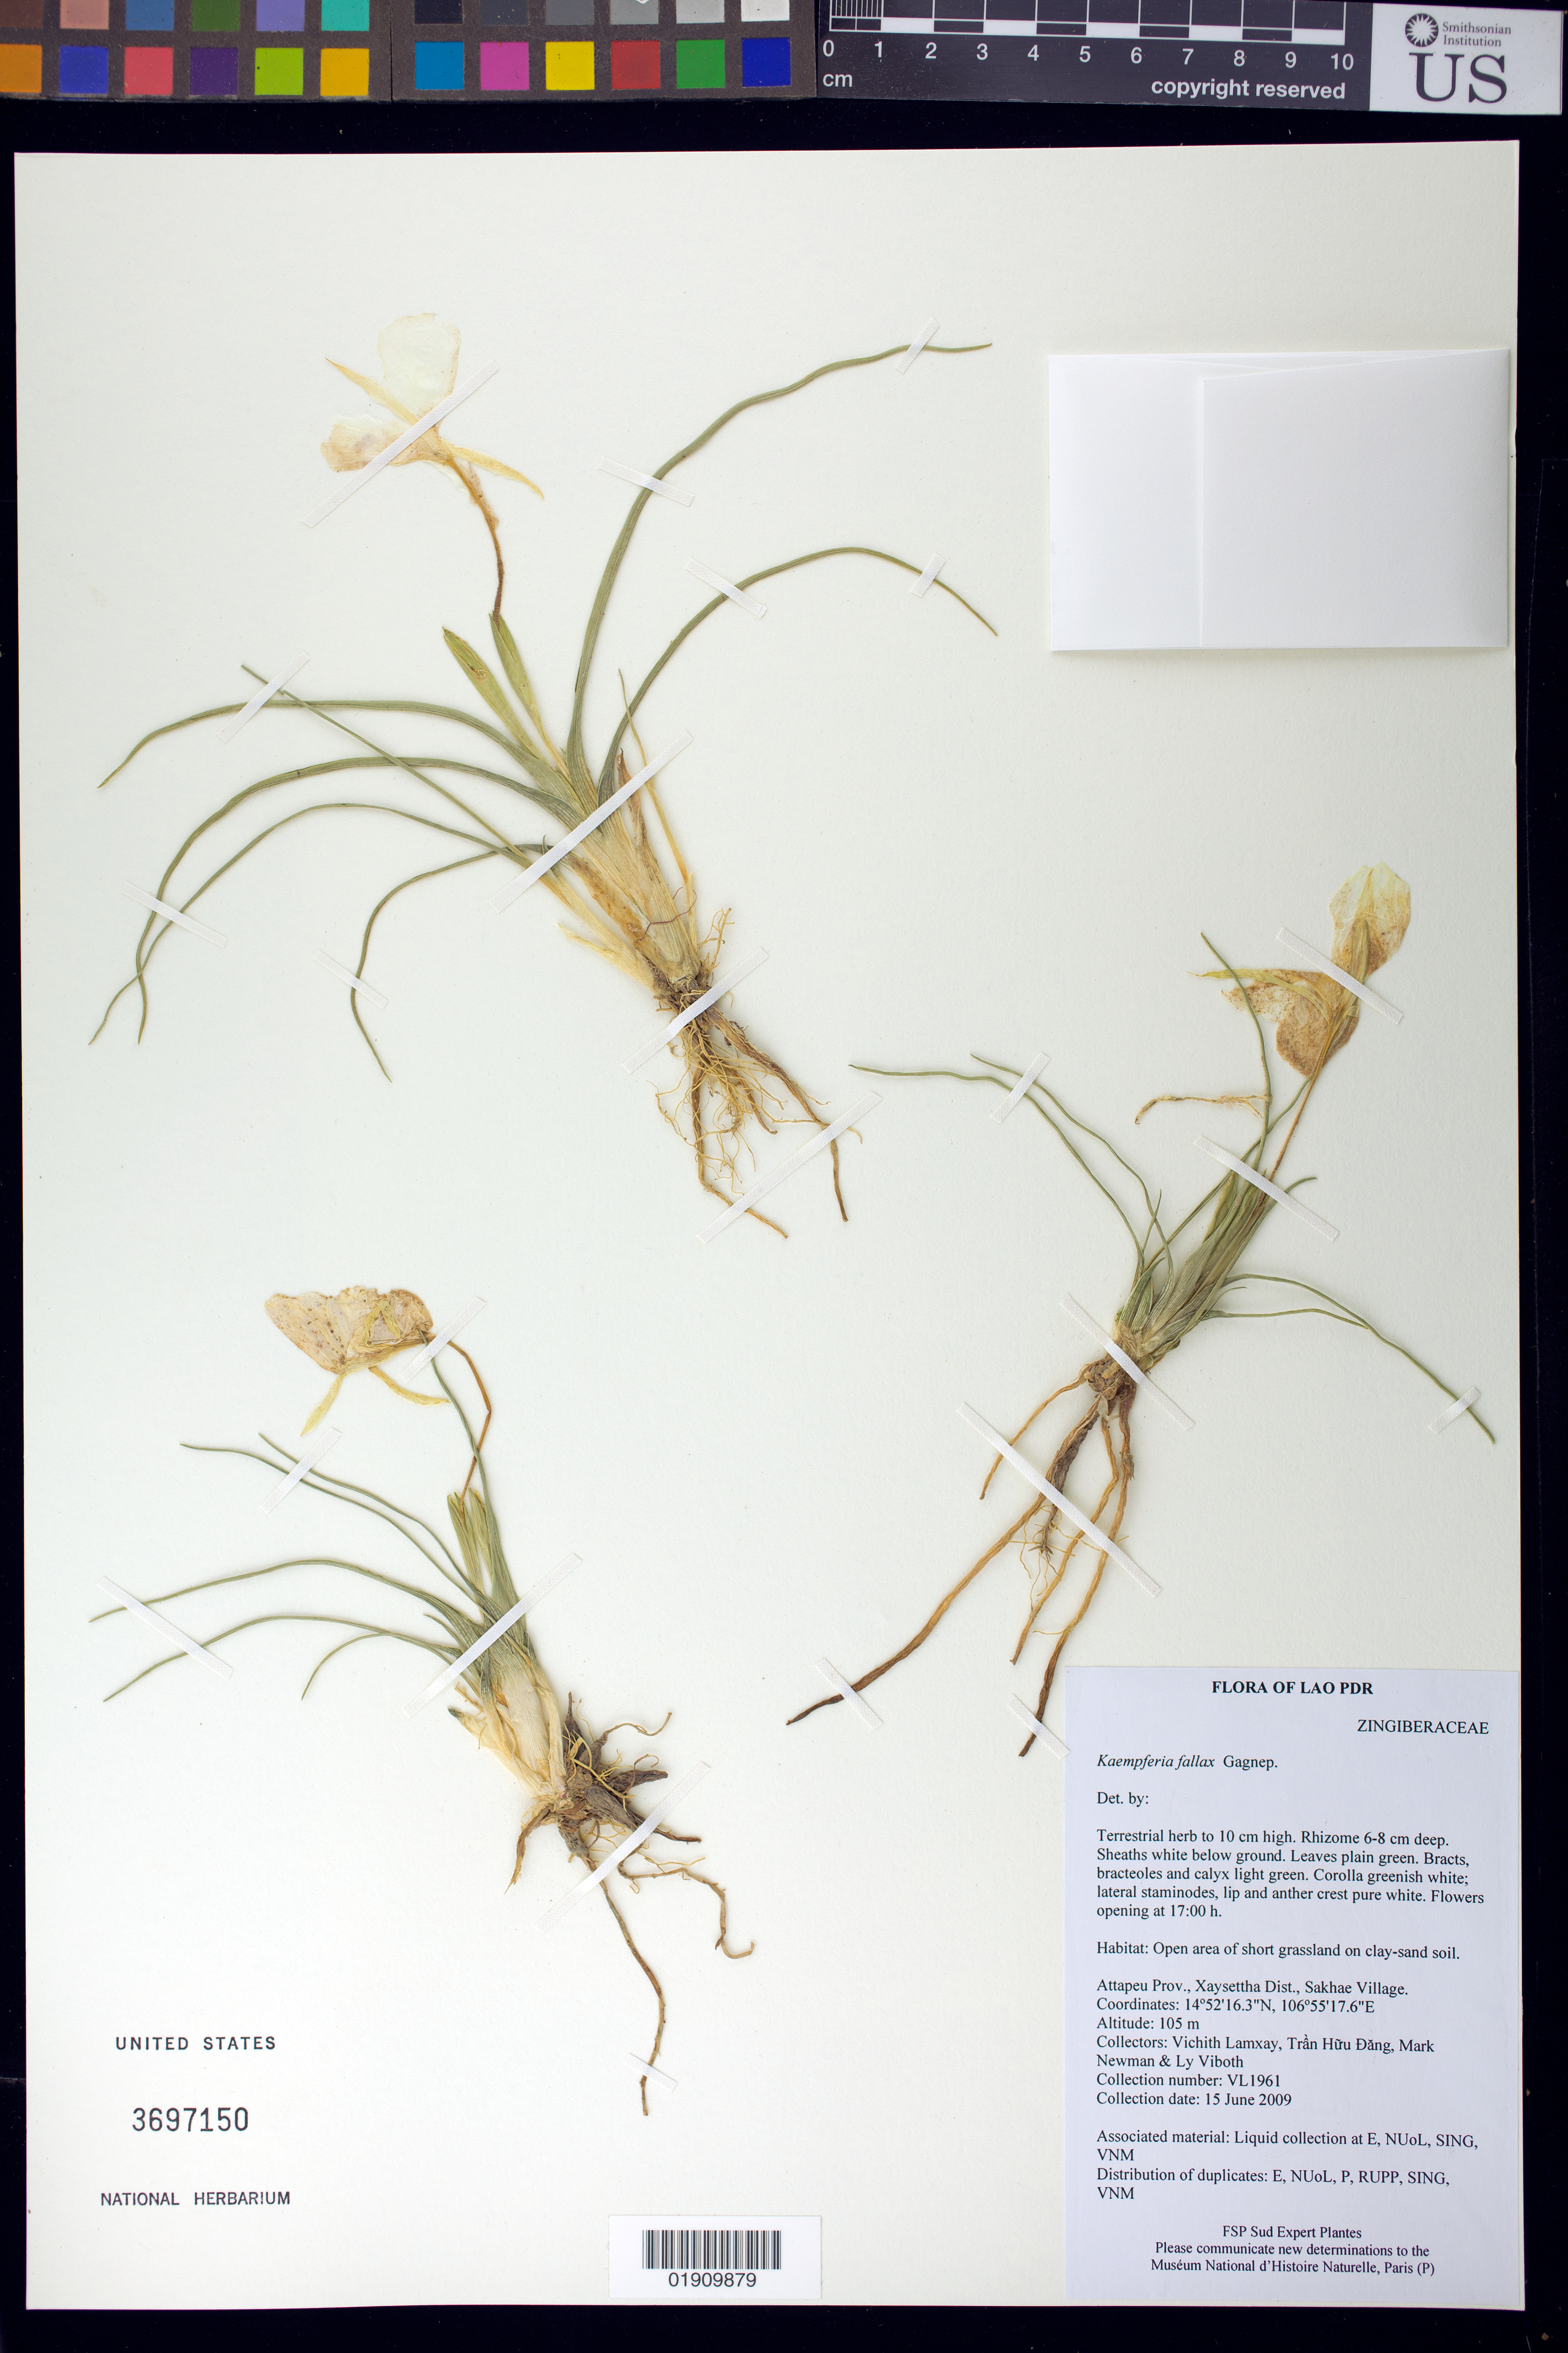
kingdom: Plantae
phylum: Tracheophyta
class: Liliopsida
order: Zingiberales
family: Zingiberaceae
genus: Kaempferia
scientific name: Kaempferia fallax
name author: Gagnep.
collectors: V. Lamxay, T. Dang, M. F. Newman & L. Viboth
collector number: VL1961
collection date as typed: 15 June 2009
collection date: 2009-06-15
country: Laos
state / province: Attapu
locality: Attapeu Prov., Xaysettha Dist., Sakhae Village.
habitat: Open area of short grassland on clay-sand soil.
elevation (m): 105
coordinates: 14°52'16.3"N, 106°55'17.6"E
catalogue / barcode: US 3697150